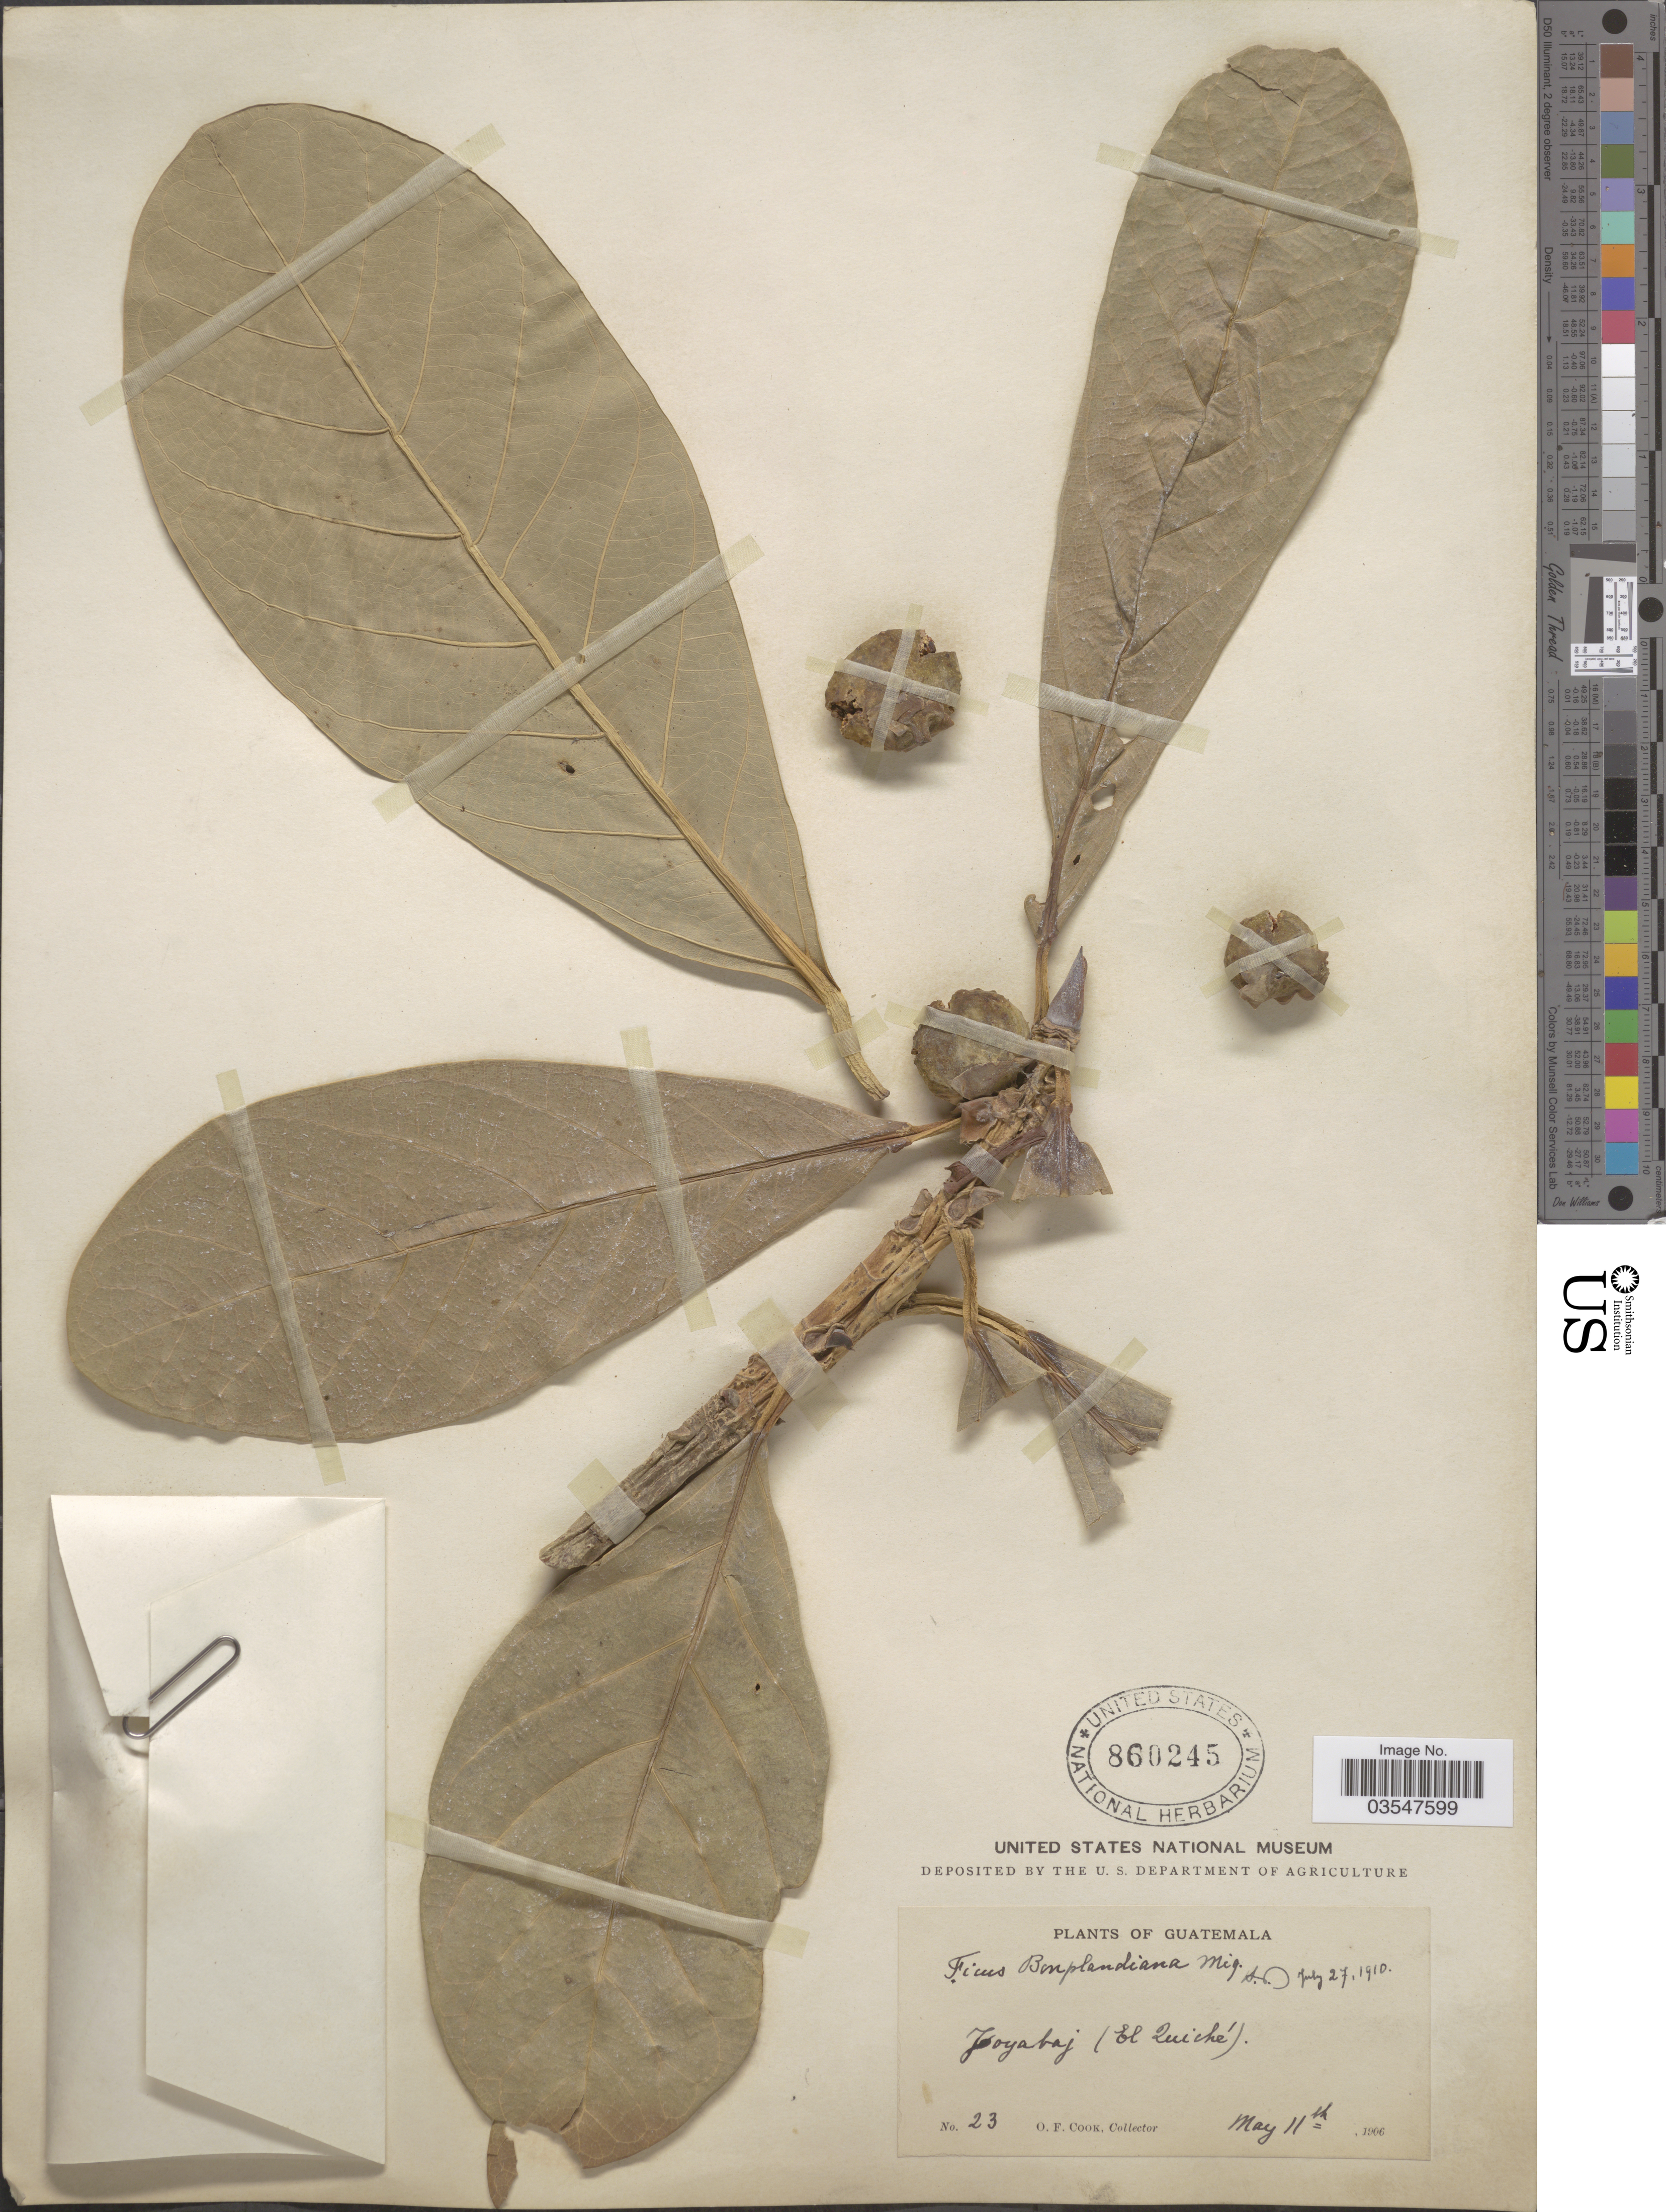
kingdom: Plantae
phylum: Tracheophyta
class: Magnoliopsida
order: Rosales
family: Moraceae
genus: Ficus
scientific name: Ficus obtusifolia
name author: Kunth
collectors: O. F. Cook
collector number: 23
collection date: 1906-05-11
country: Guatemala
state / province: El Quiche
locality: Joyabaj (El Quiché).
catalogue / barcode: US 860245